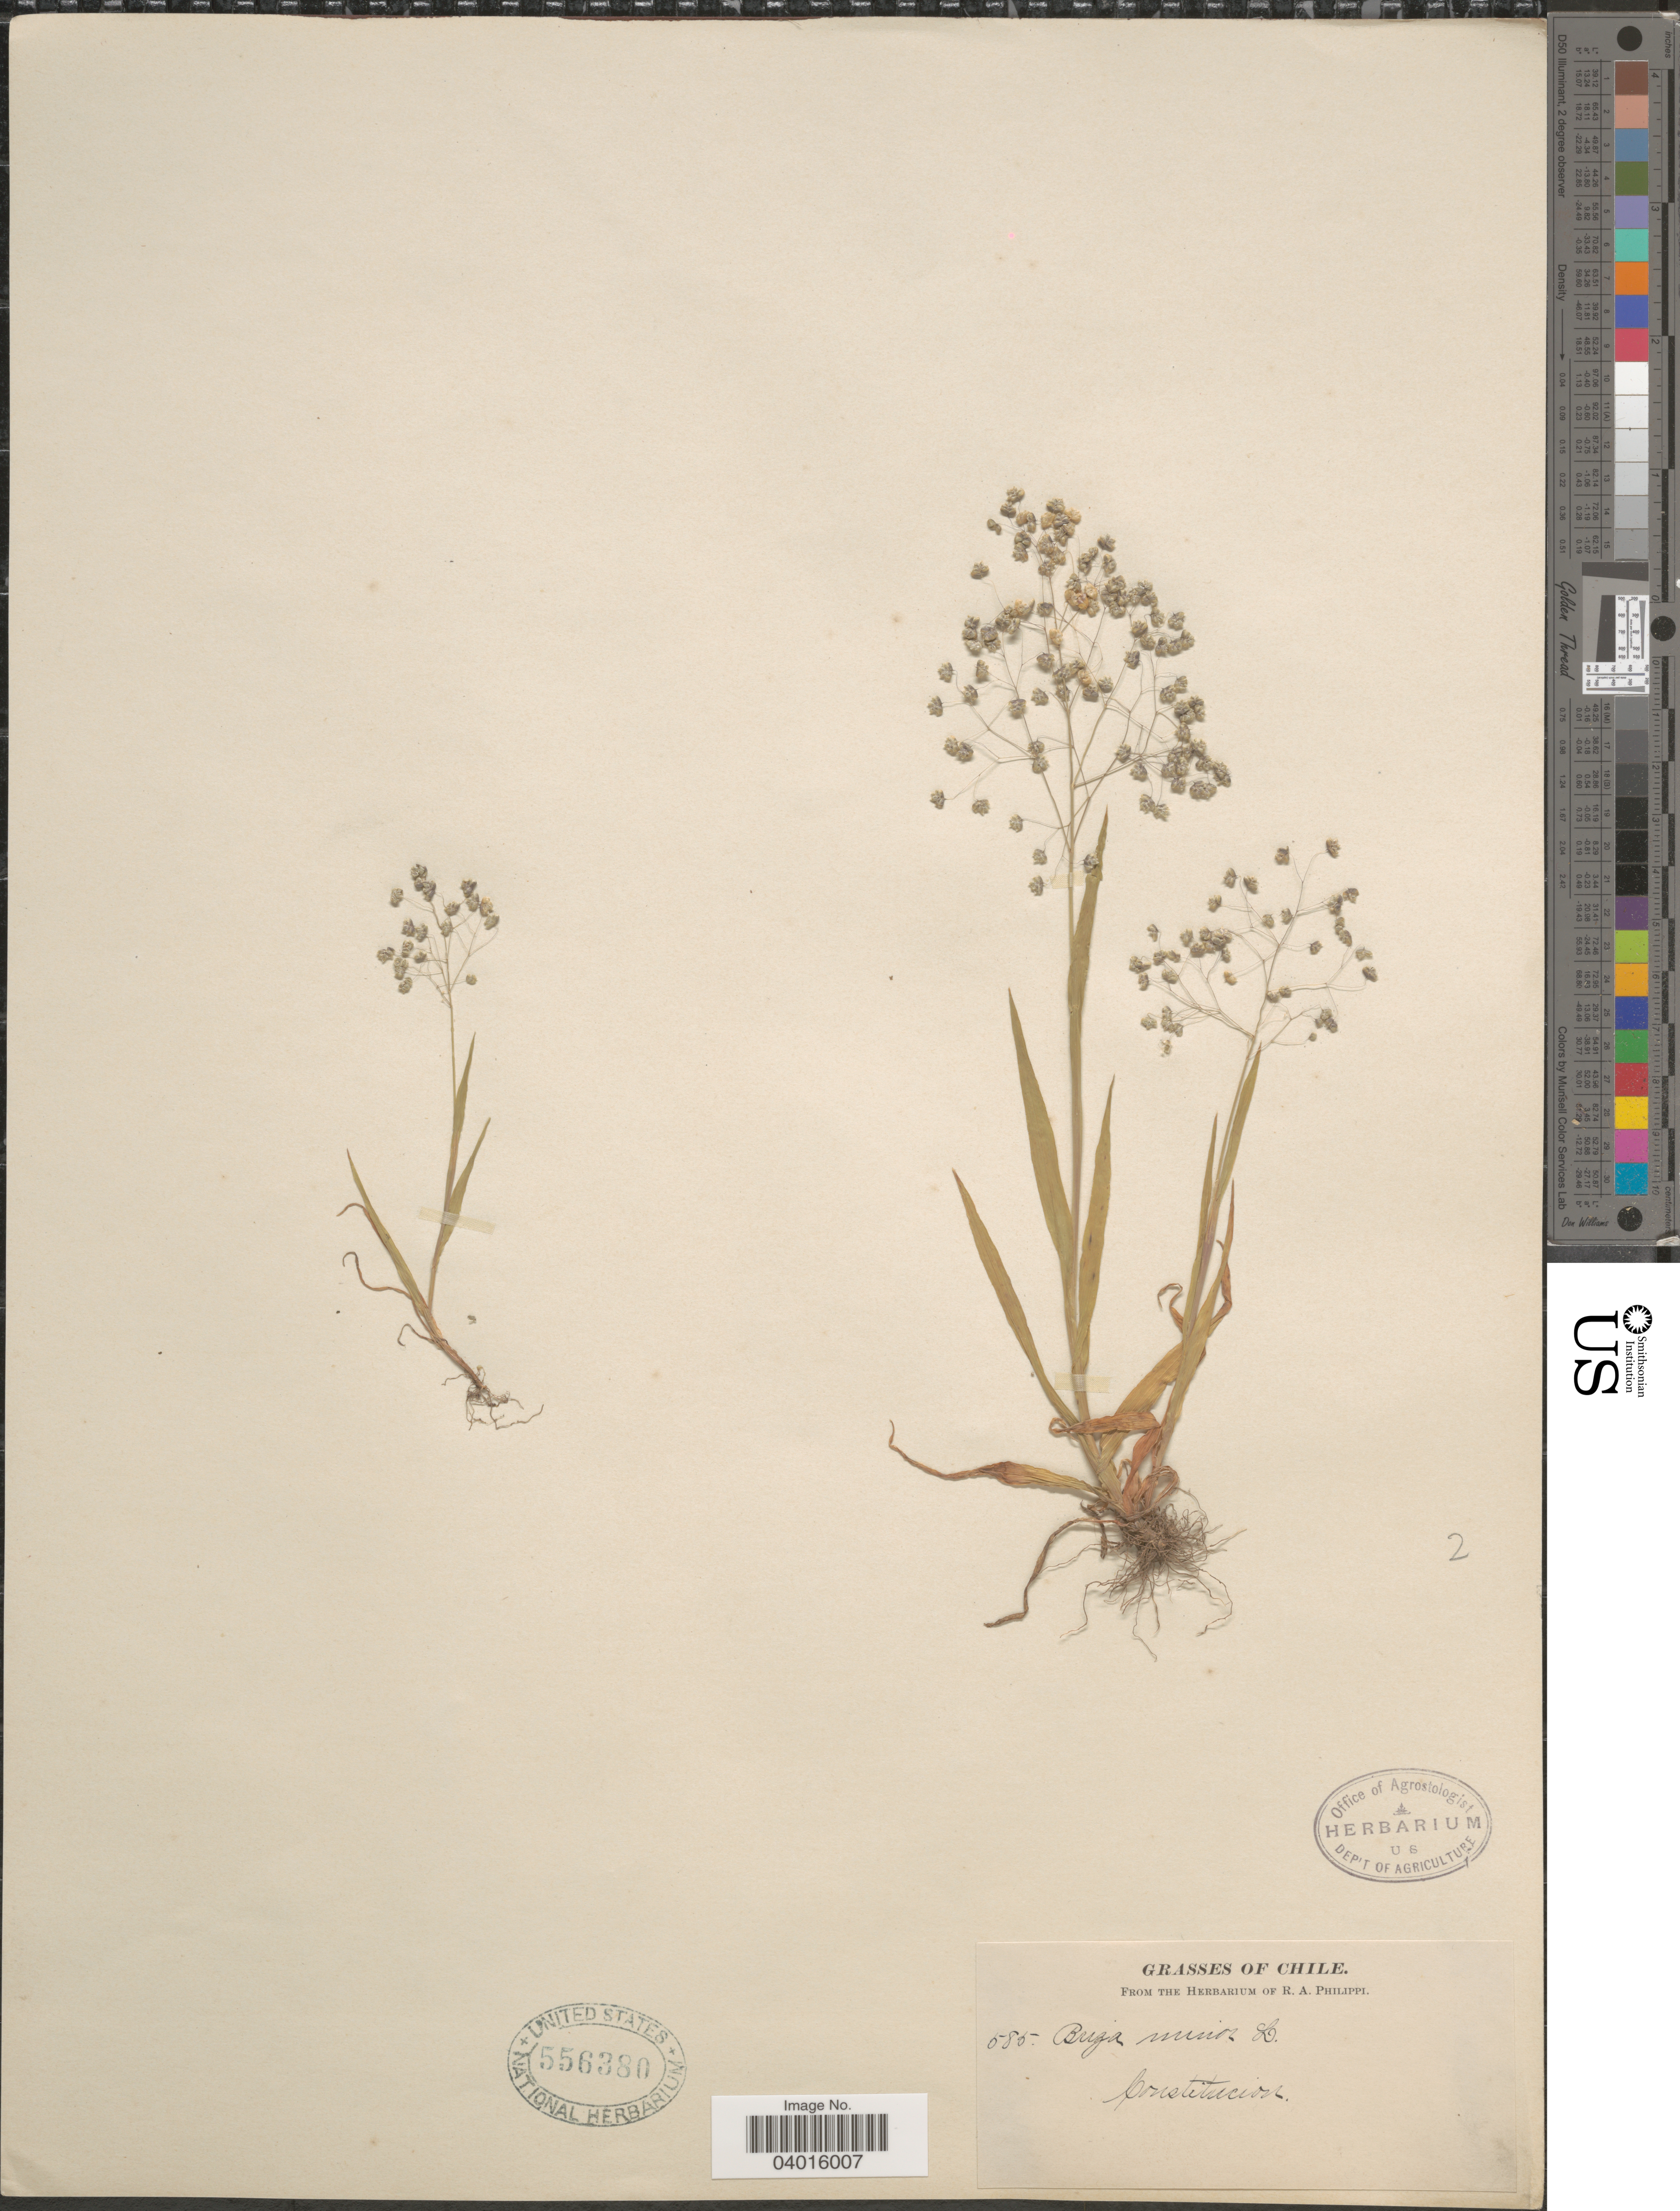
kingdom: Plantae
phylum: Tracheophyta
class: Liliopsida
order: Poales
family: Poaceae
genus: Briza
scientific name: Briza minor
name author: L.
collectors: ex. herb. R.A. Philippi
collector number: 585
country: Chile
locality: Constitucion.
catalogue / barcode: US 556380